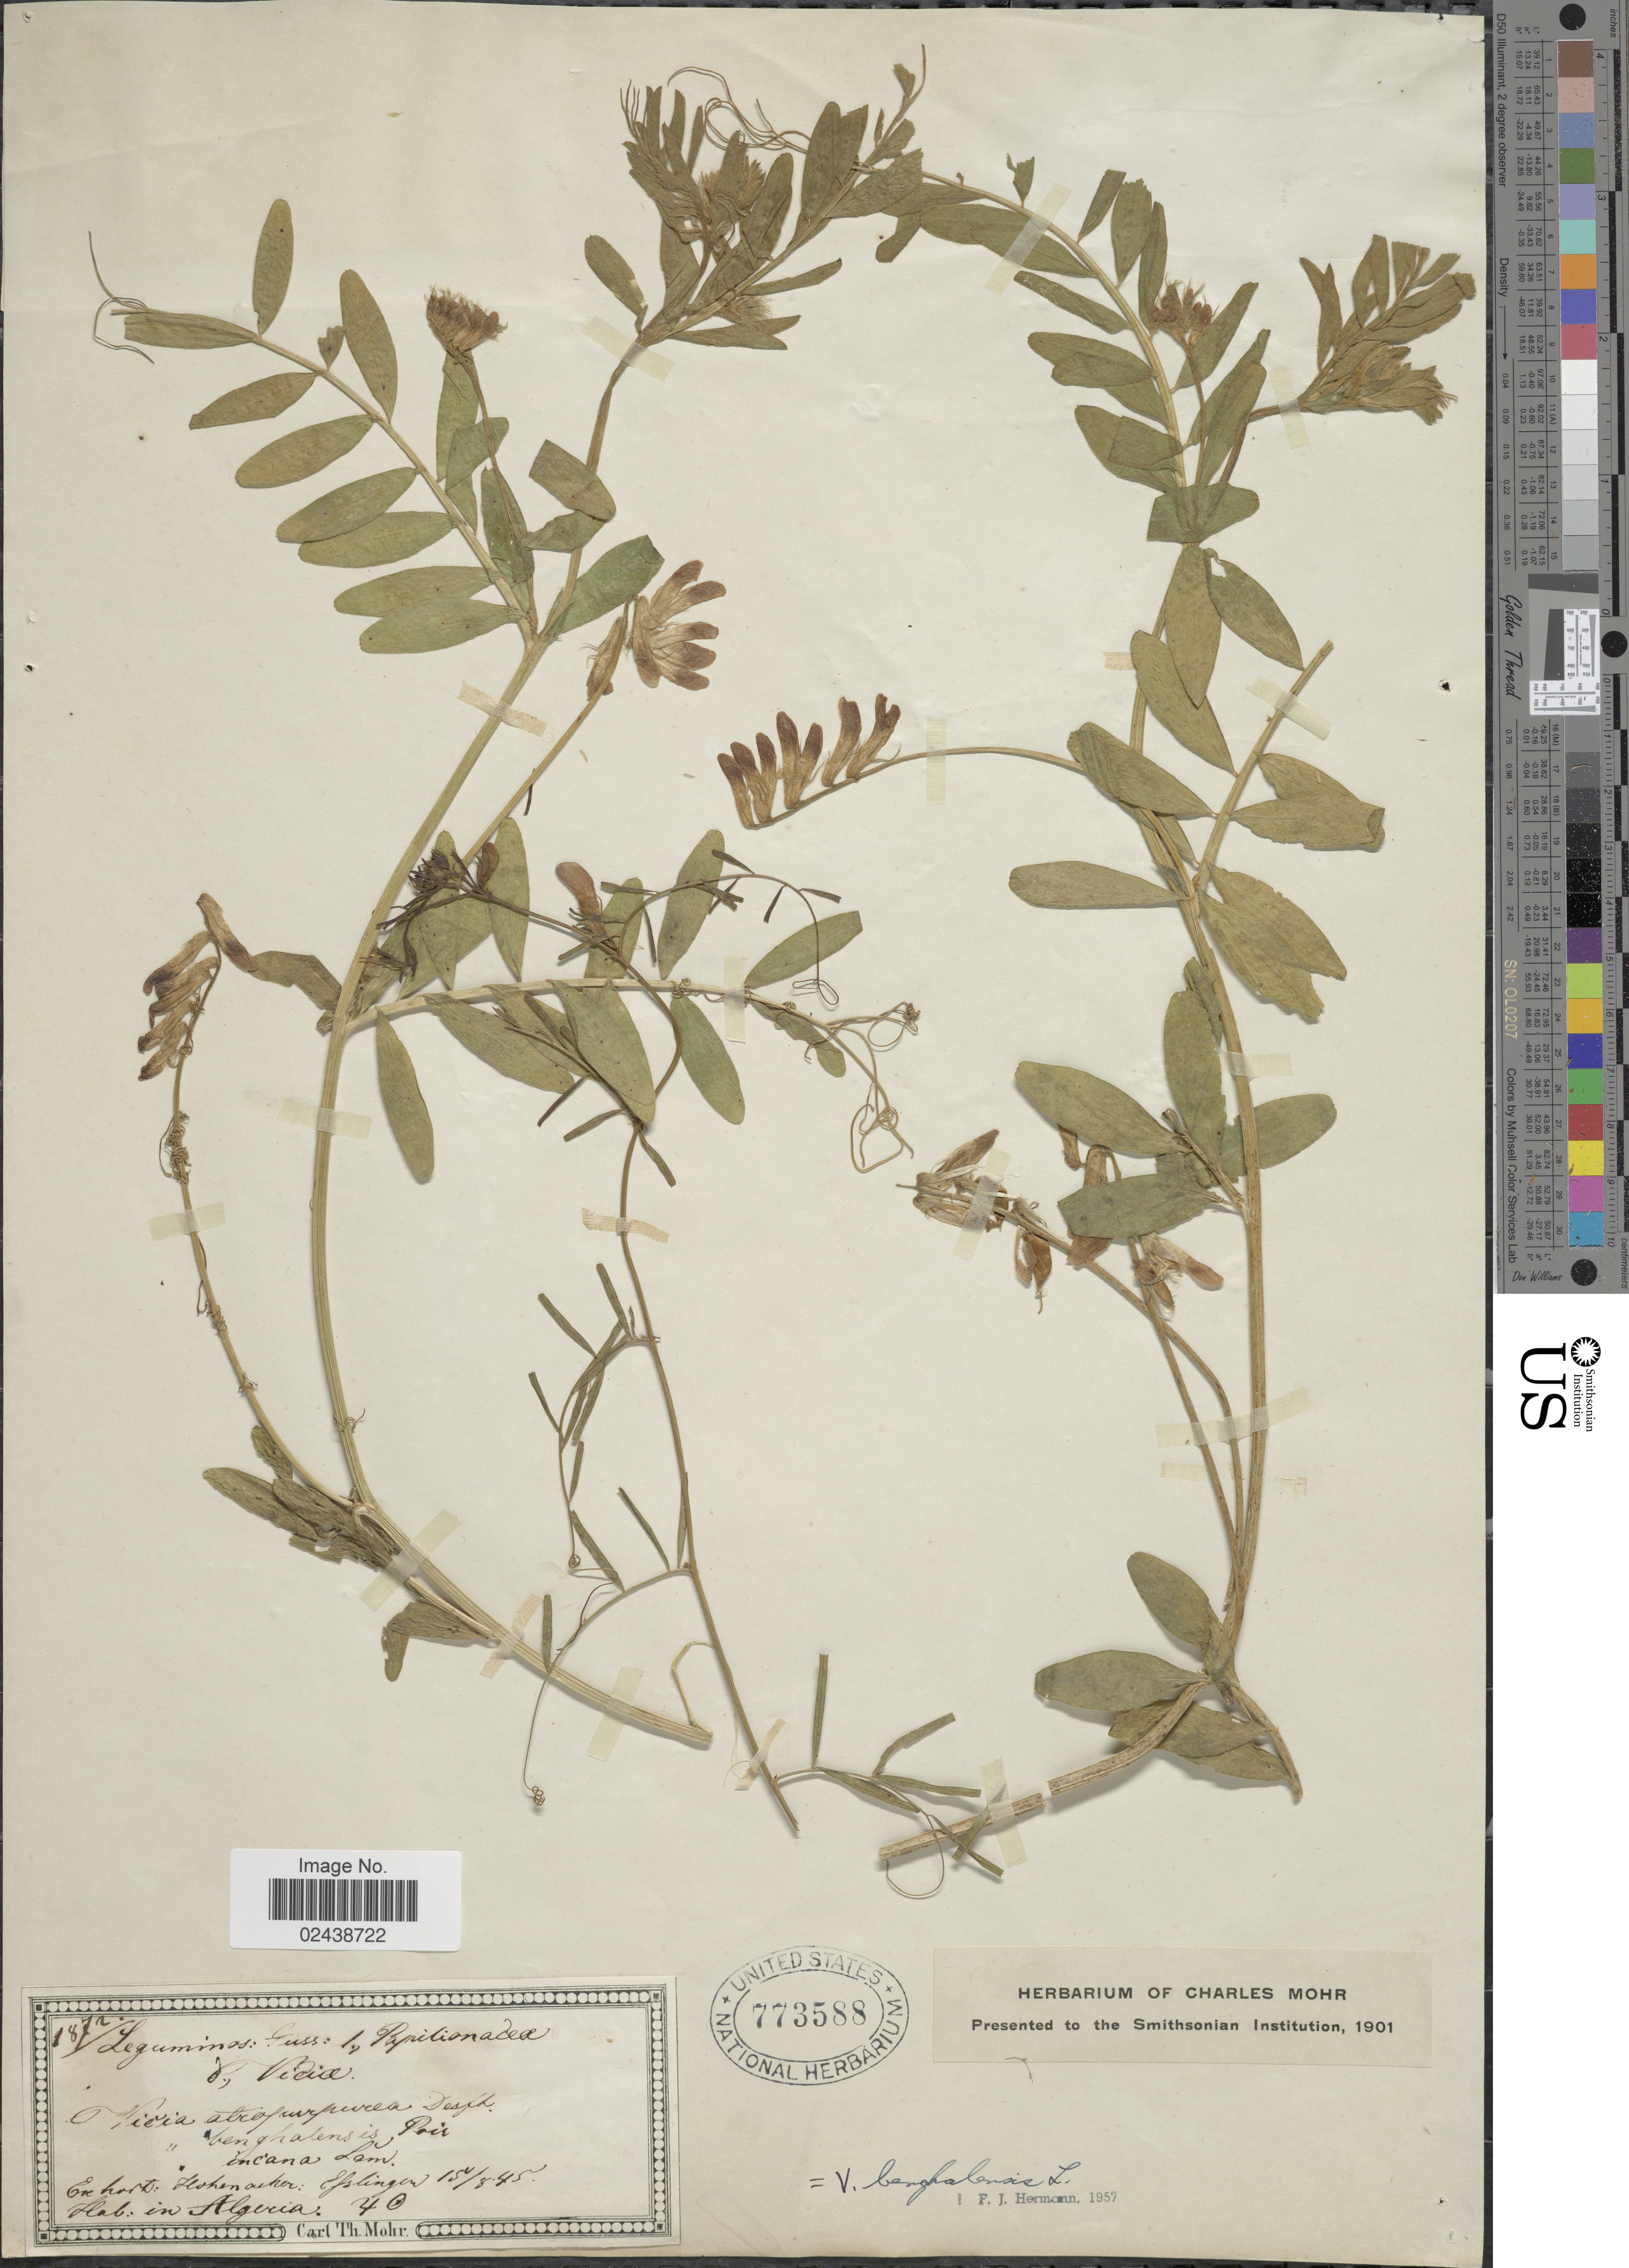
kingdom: Plantae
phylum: Tracheophyta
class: Magnoliopsida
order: Fabales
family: Fabaceae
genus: Vicia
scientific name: Vicia benghalensis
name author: L.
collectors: Hohenacker herbarium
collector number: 1872/40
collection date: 1845-08-04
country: Algeria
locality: Efslingen [interpreted]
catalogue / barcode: US 773588